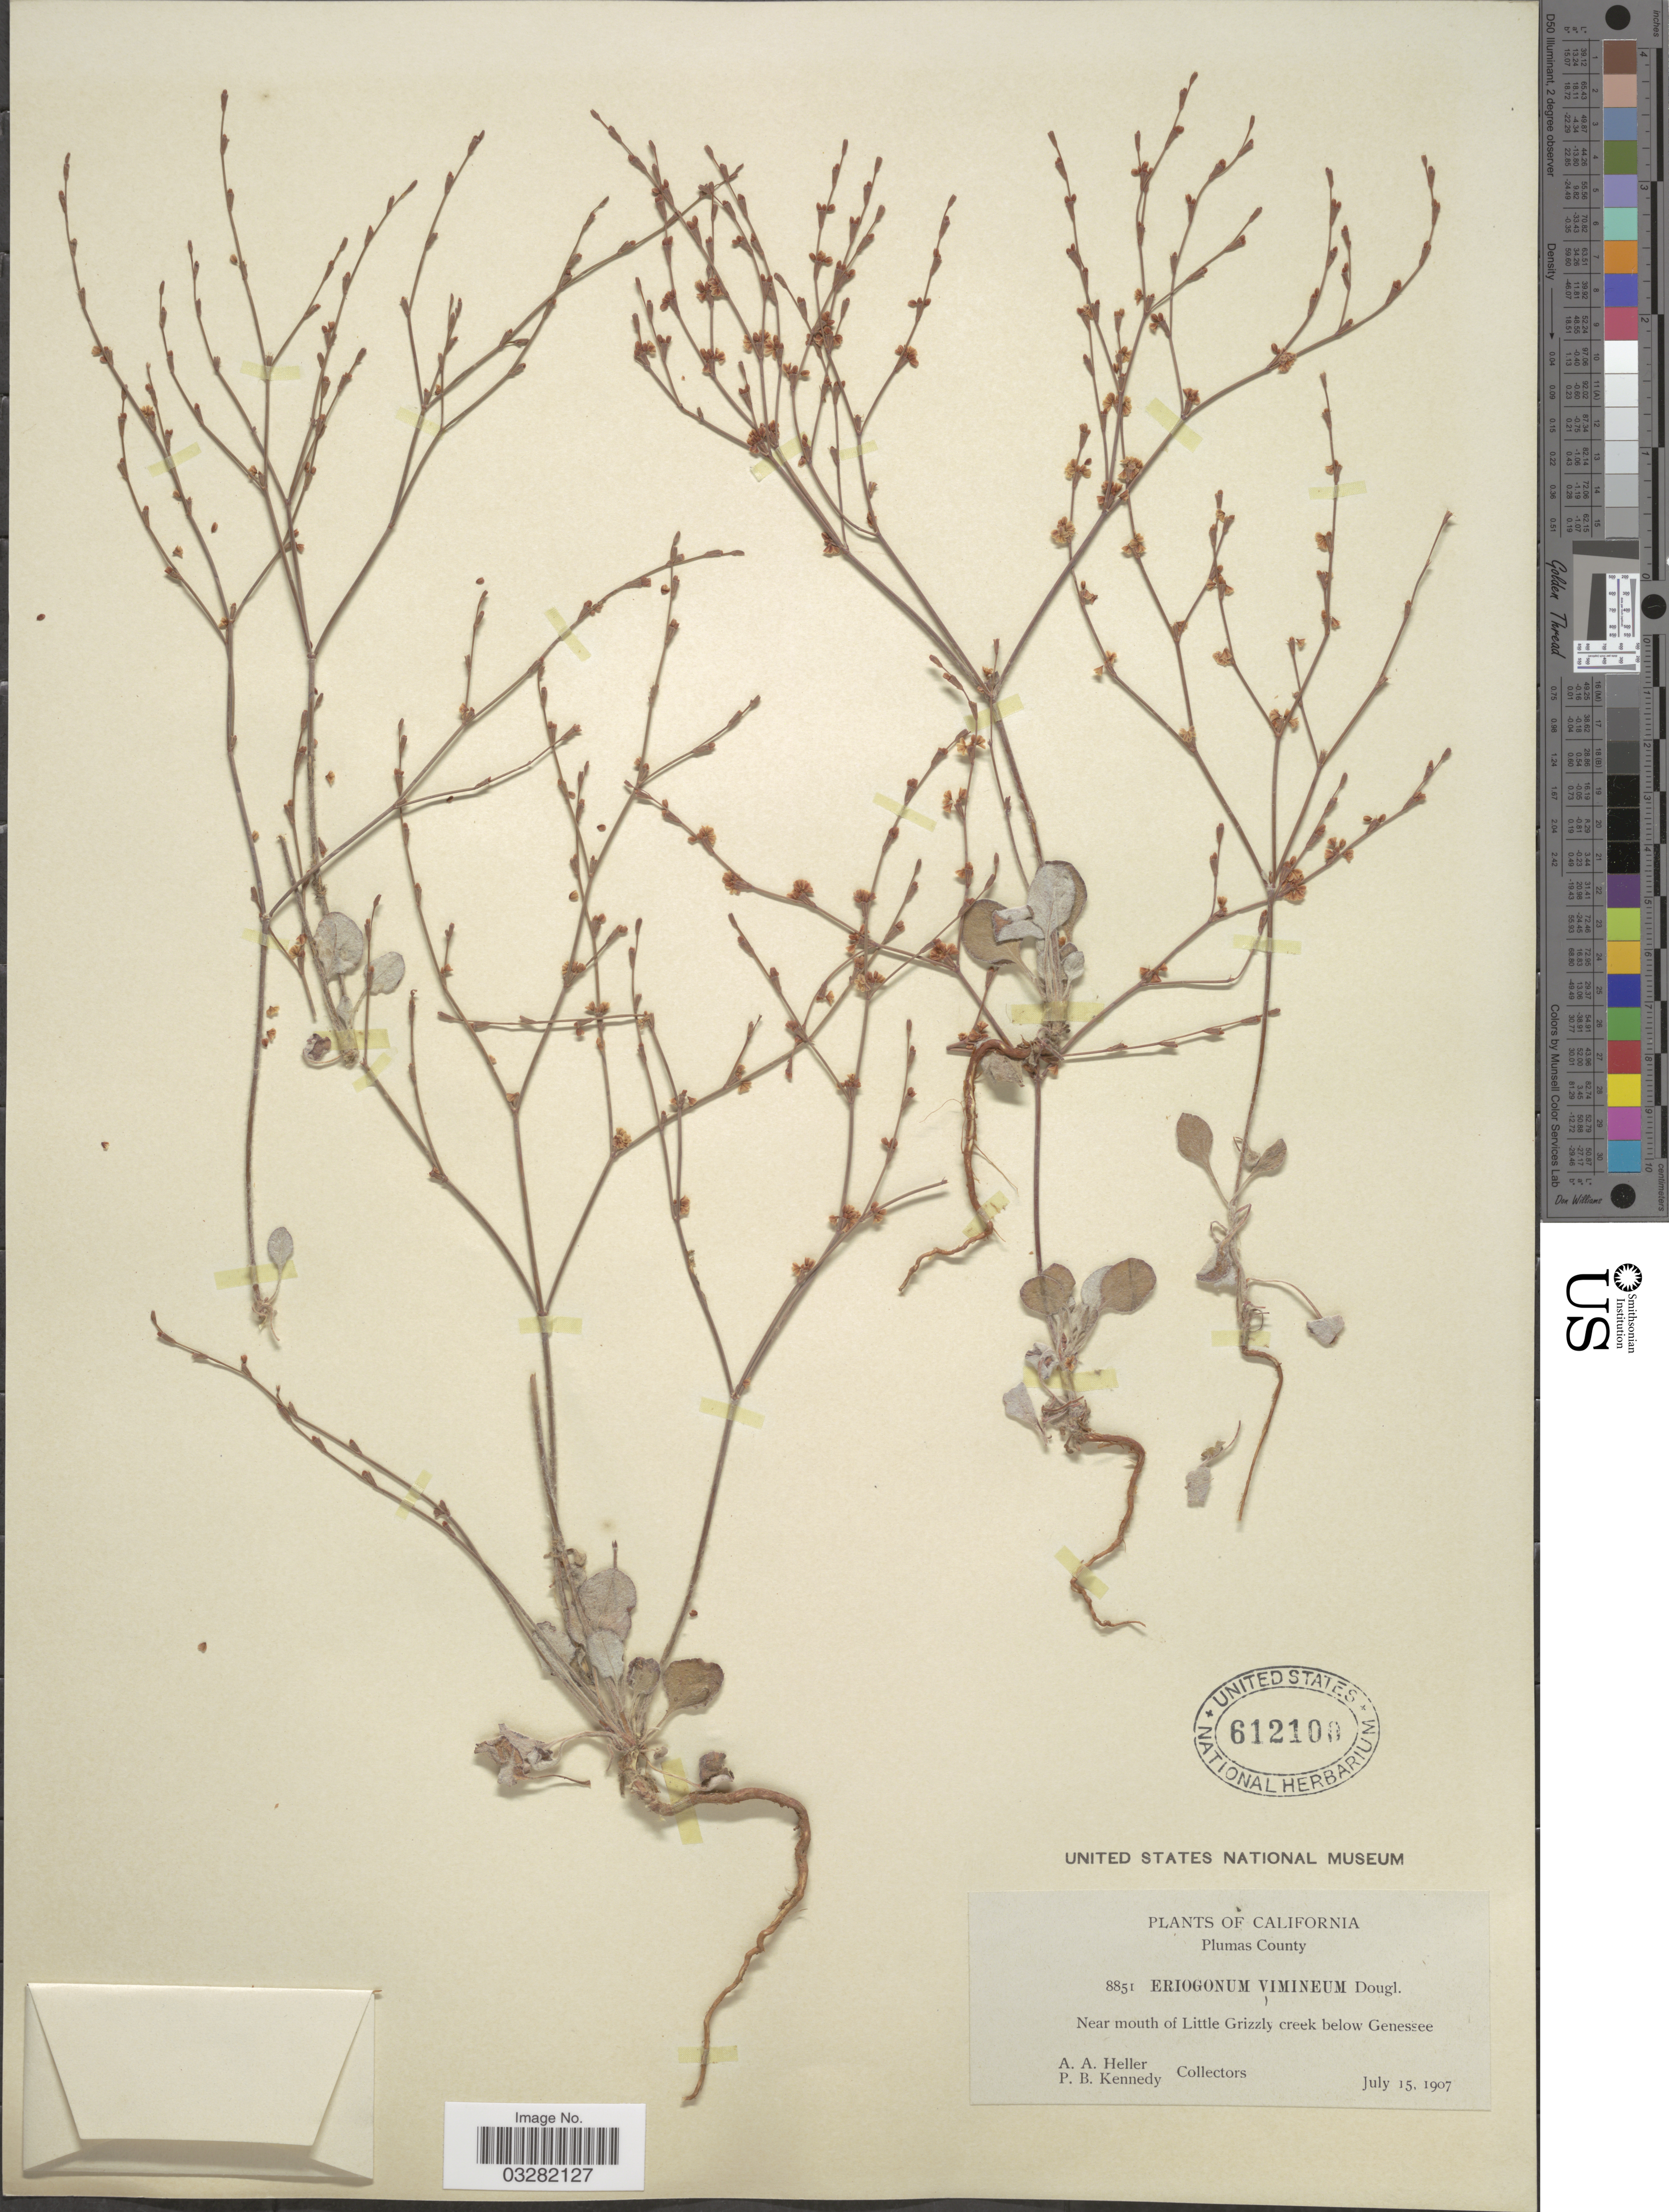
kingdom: Plantae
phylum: Tracheophyta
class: Magnoliopsida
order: Caryophyllales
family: Polygonaceae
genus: Eriogonum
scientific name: Eriogonum vimineum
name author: Douglas ex Benth.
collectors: A. A. Heller & P. B. Kennedy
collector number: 8851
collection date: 1907-07-15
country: United States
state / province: California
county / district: Plumas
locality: Plumas County. Near mouth of Little Grizzly creek below Genessee.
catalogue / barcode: US 612100